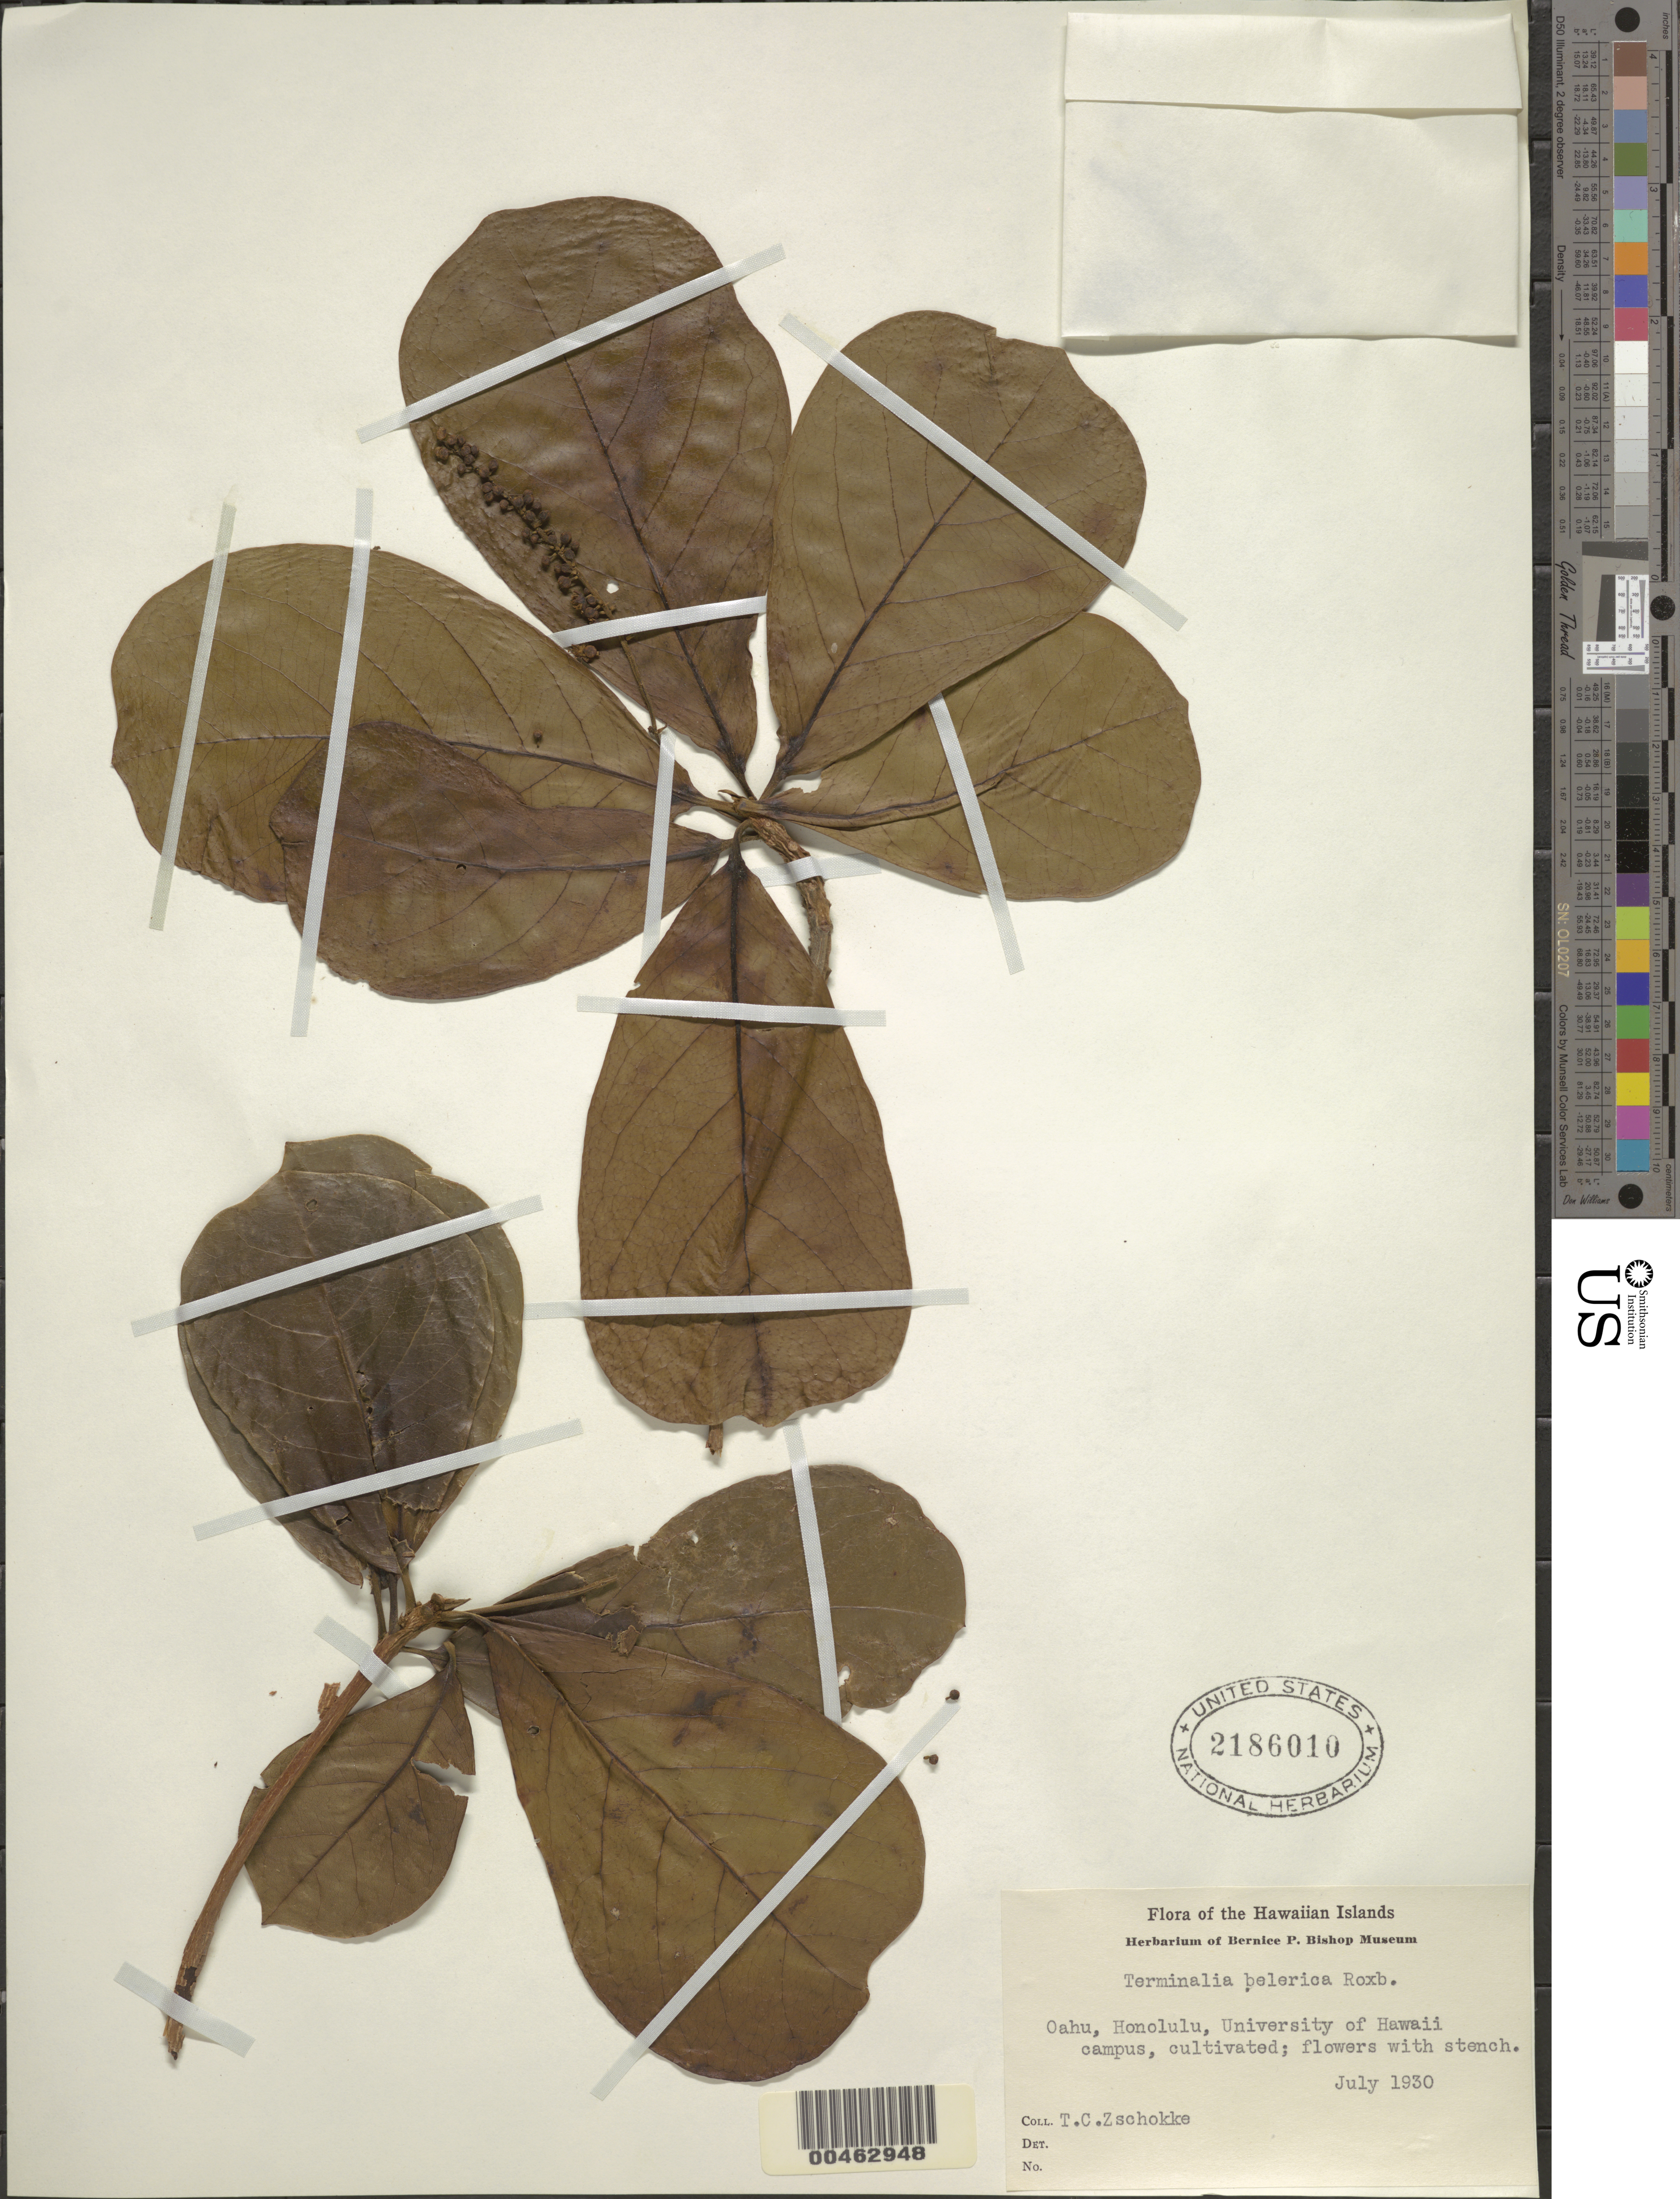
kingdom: Plantae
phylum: Tracheophyta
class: Magnoliopsida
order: Myrtales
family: Combretaceae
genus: Terminalia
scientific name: Terminalia bellirica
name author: (Gaertn.) Roxb.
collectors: T. C. Zschokke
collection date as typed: Jul 1930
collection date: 1930-07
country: United States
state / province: Hawaii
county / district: Honolulu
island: Oahu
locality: Honolulu, University of Hawaii campus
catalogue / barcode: US 2186010